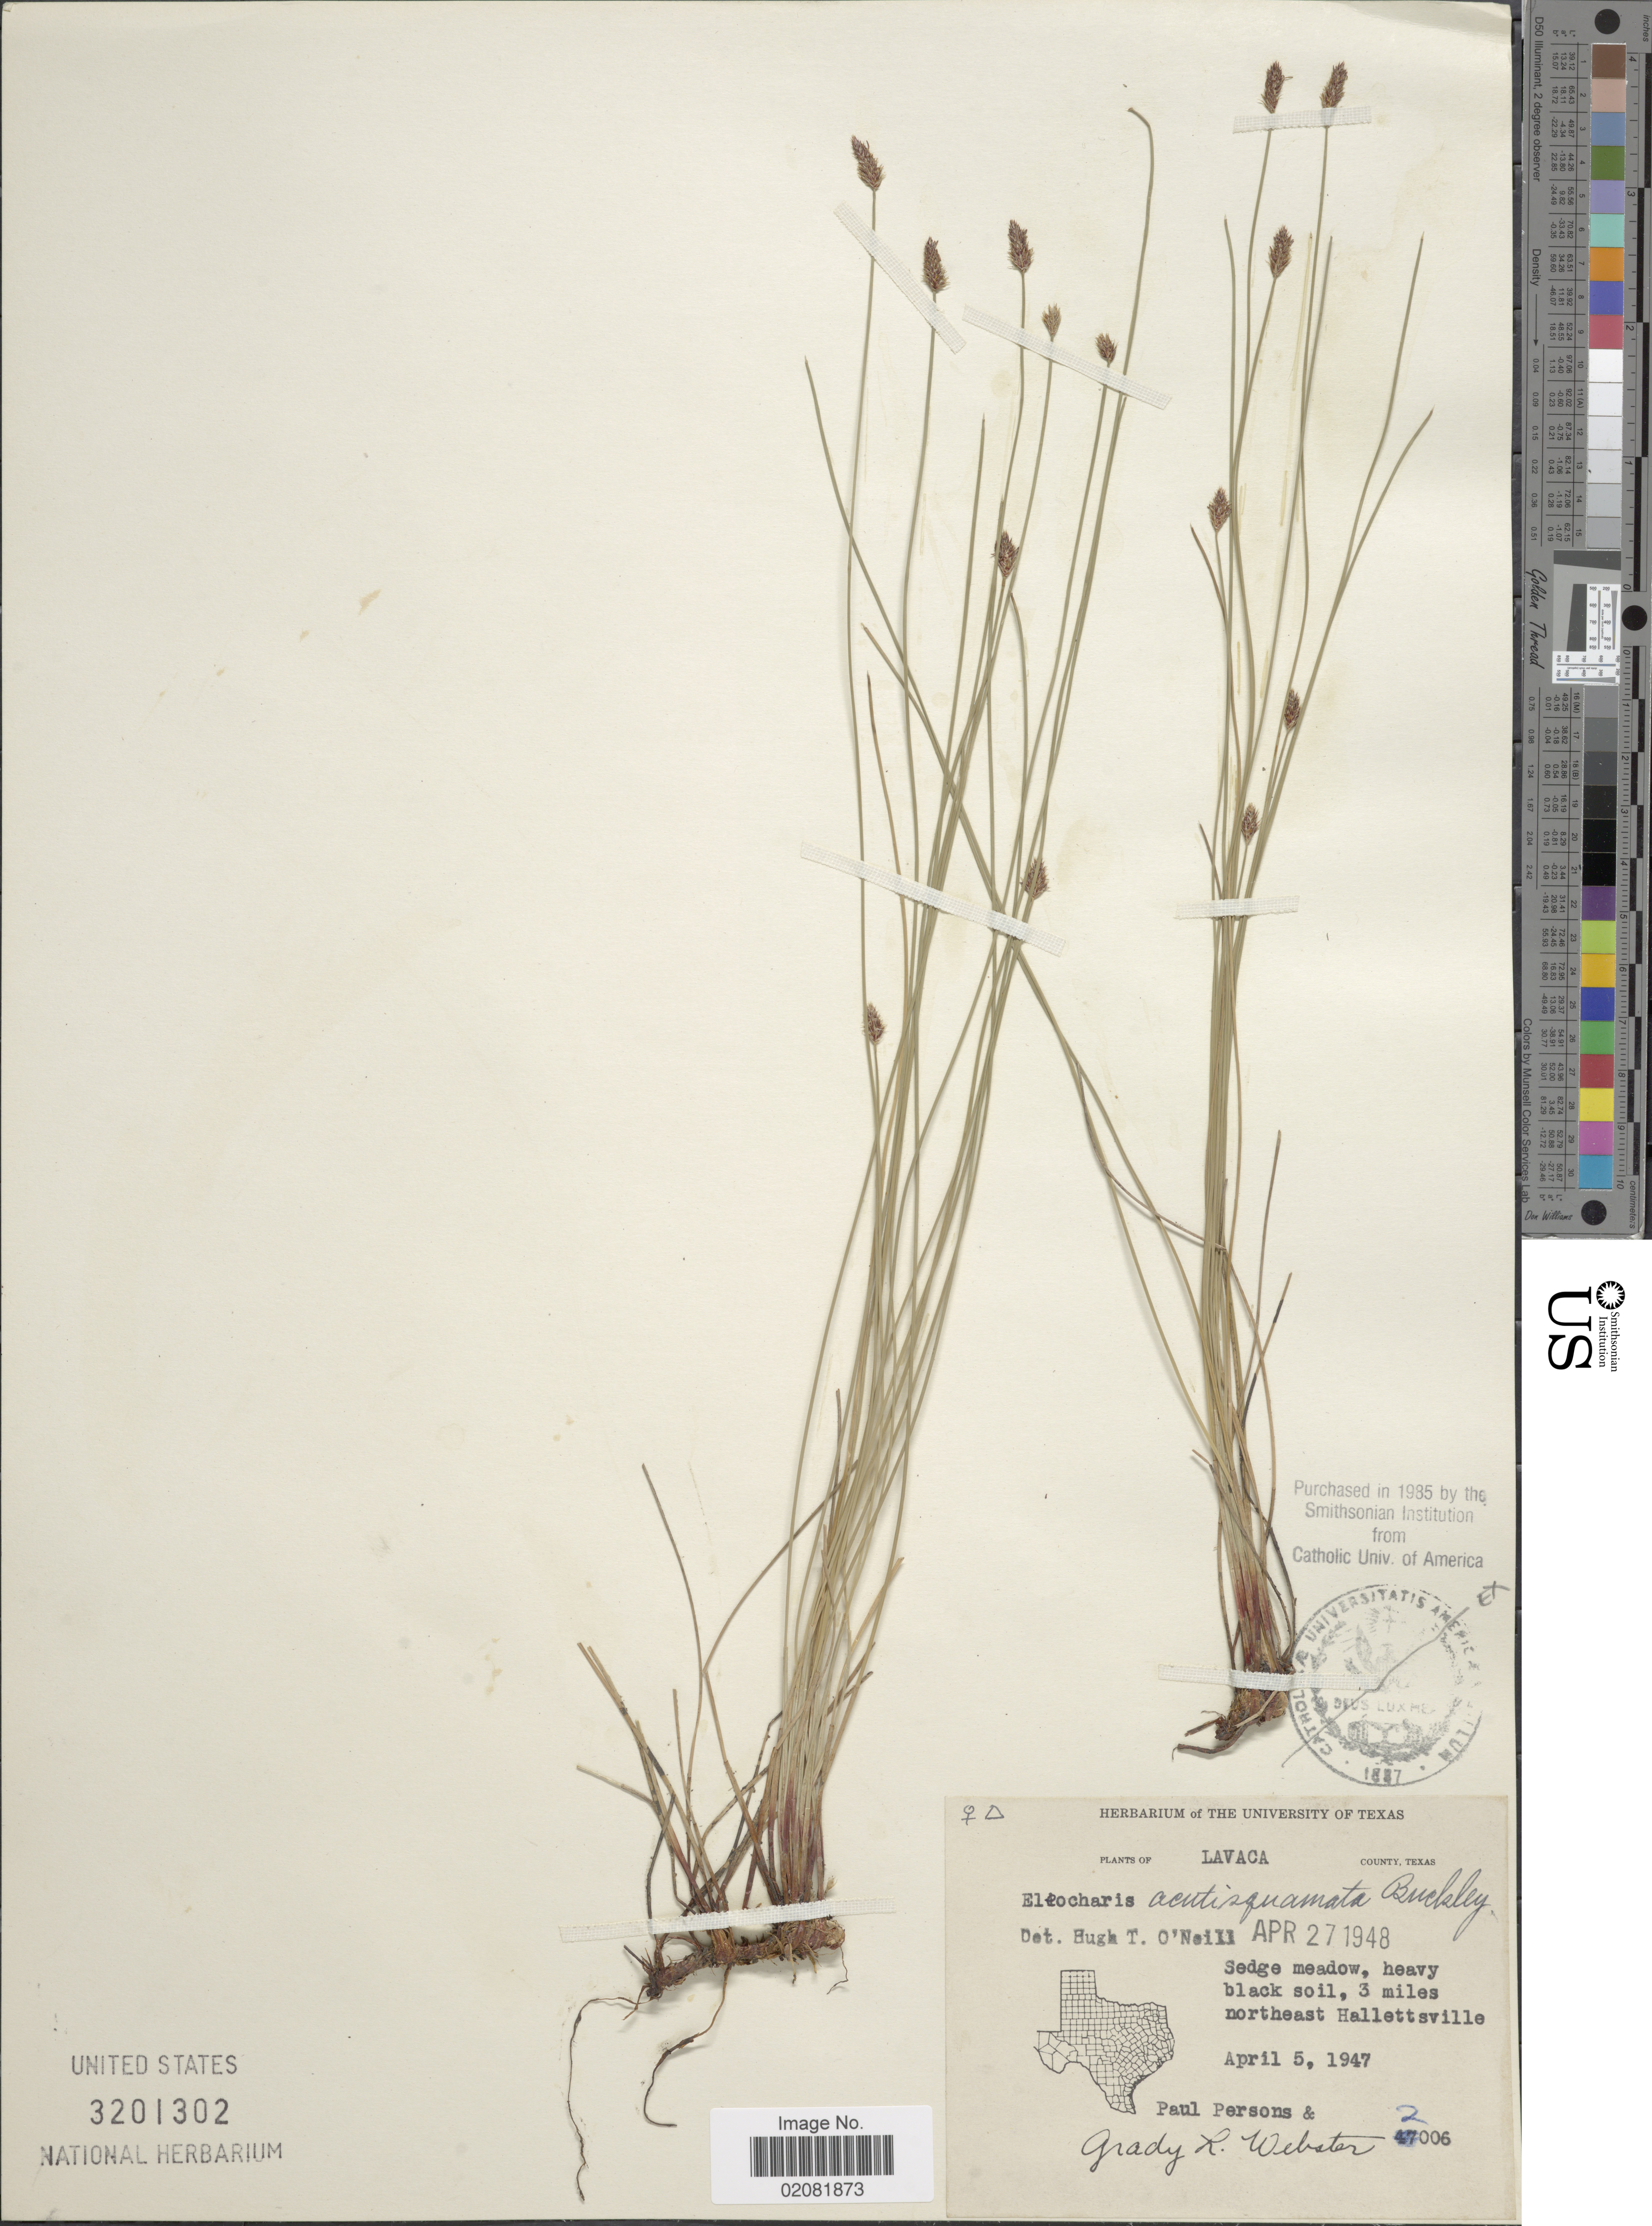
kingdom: Plantae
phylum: Tracheophyta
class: Liliopsida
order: Poales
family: Cyperaceae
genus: Eleocharis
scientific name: Eleocharis acutisquamata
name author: Buckley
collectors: P. Persons & G. L. Webster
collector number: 2006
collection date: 1947-04-05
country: United States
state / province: Texas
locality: Lavaca County Texas, 3 miles northeast Hallettsville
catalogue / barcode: US 3201302